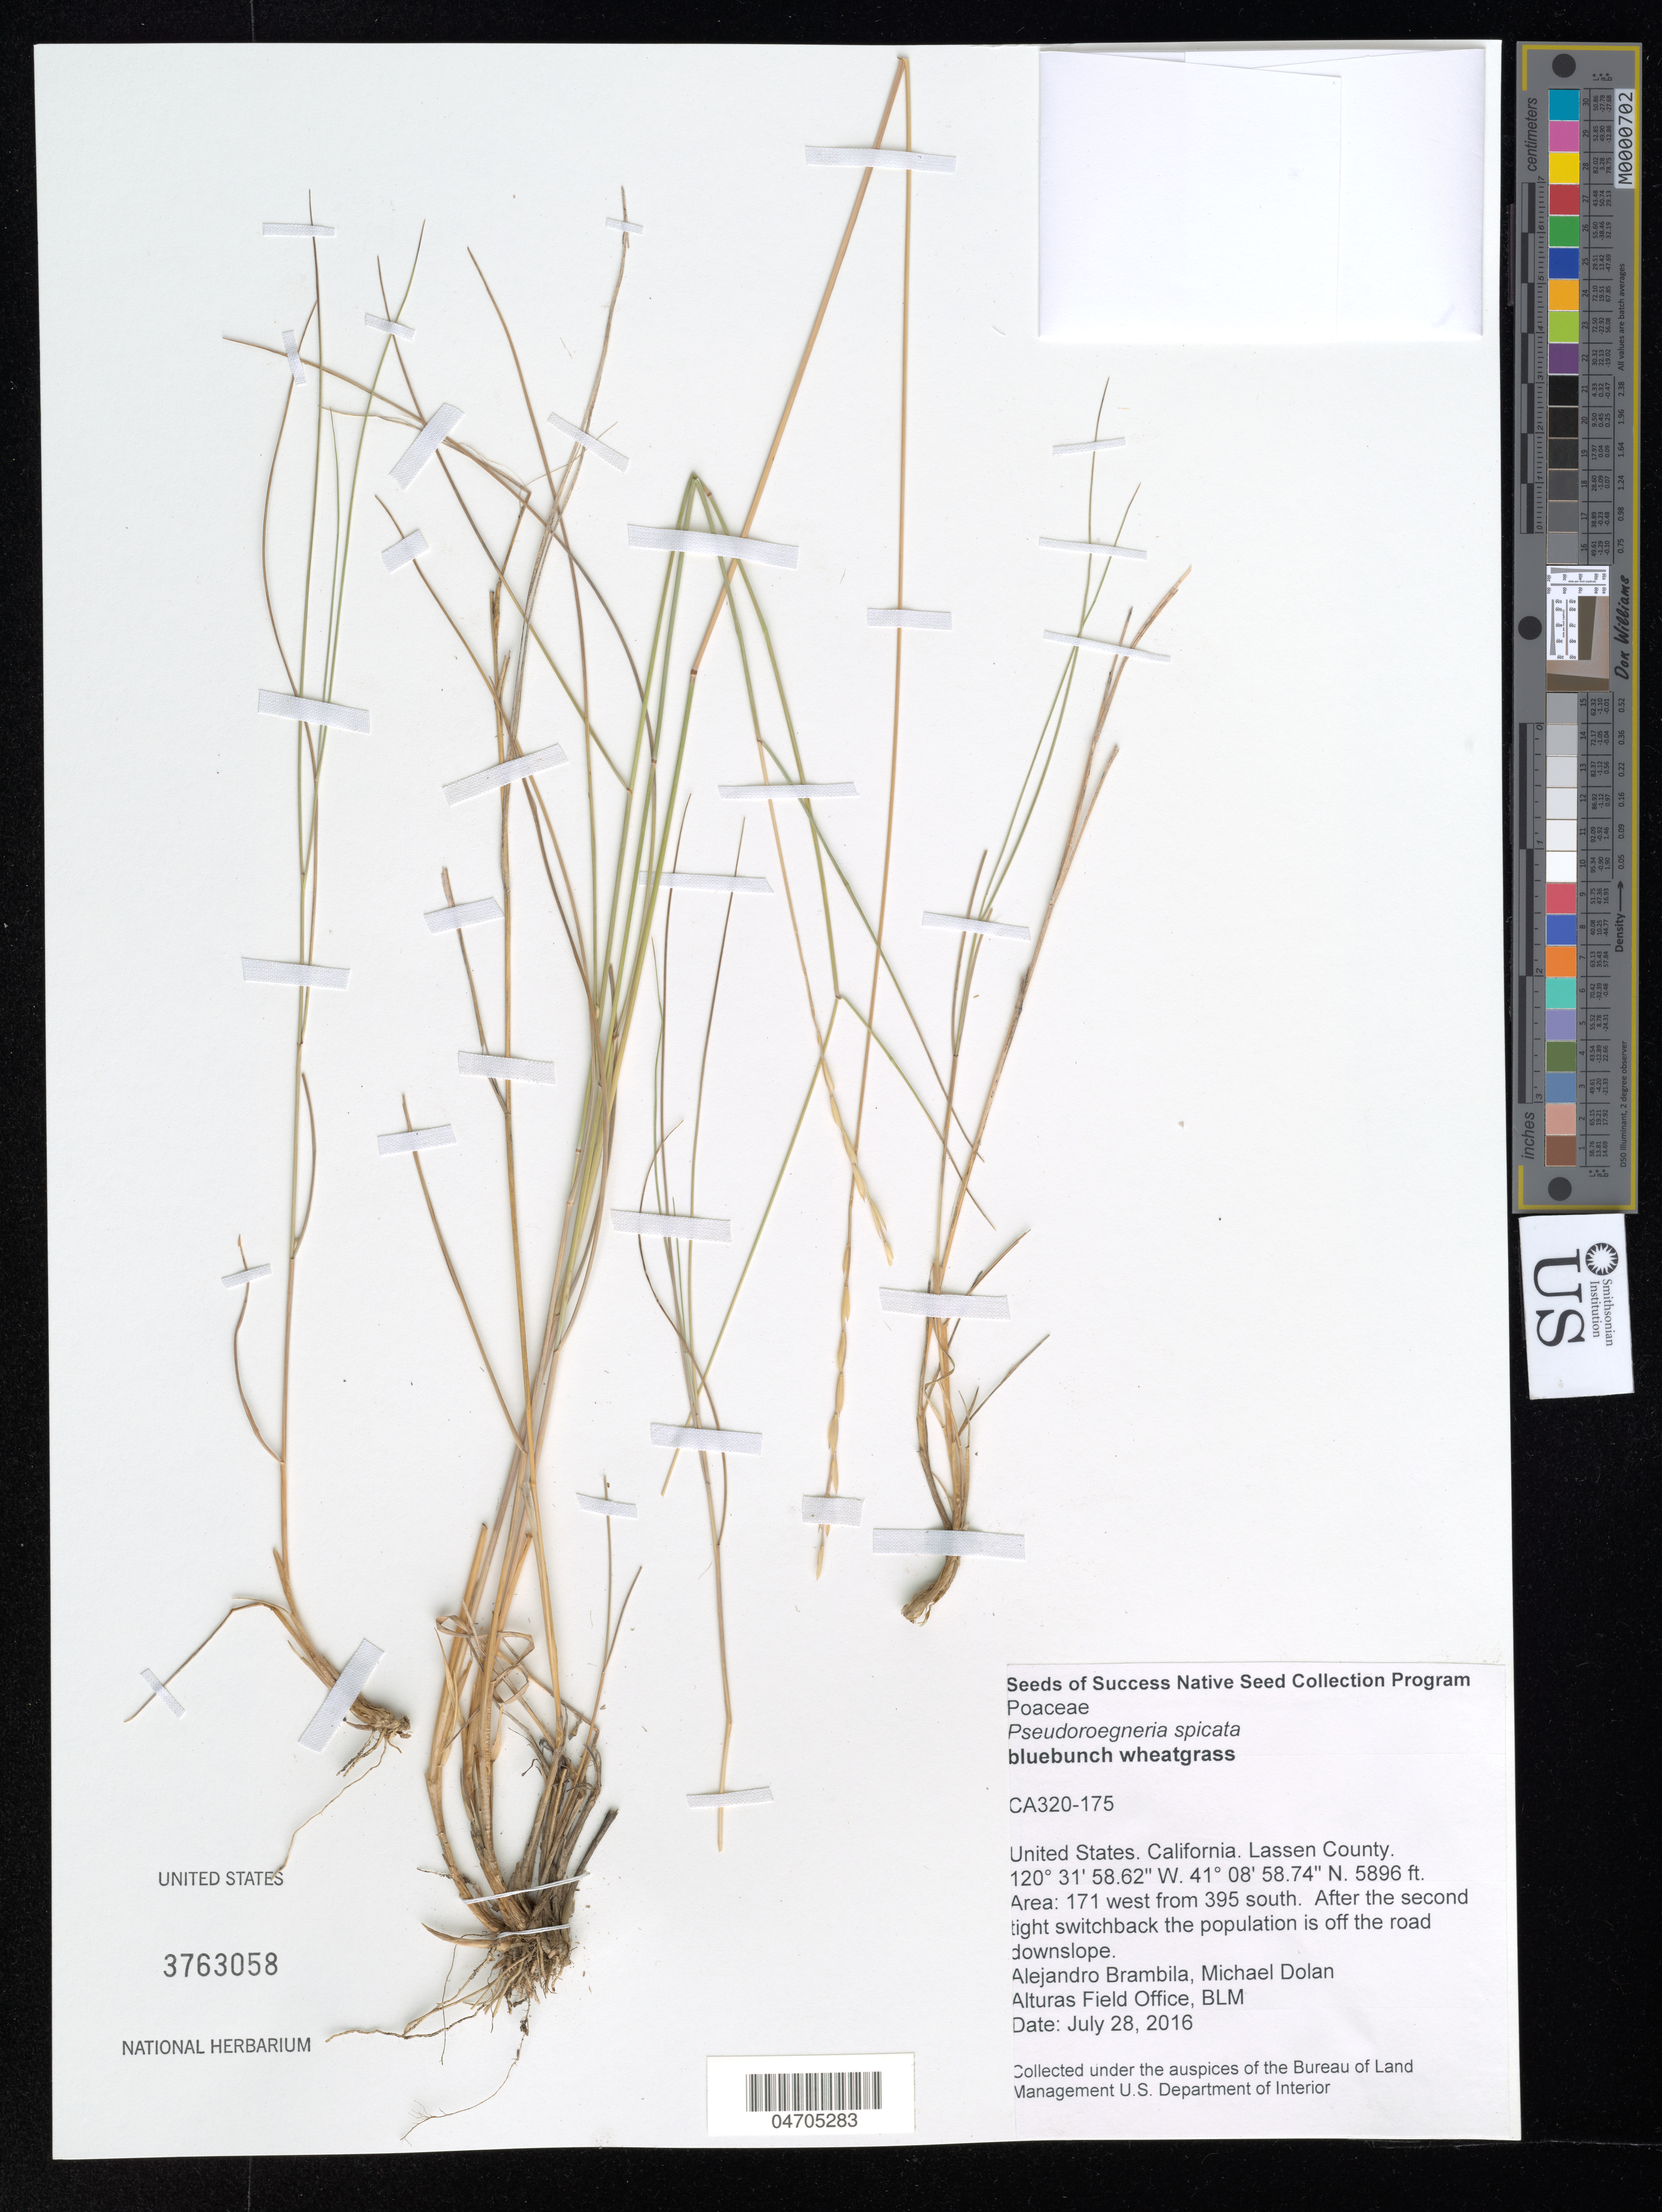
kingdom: Plantae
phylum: Tracheophyta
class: Liliopsida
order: Poales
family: Poaceae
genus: Pseudoroegneria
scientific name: Pseudoroegneria spicata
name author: (Pursh) Á. Löve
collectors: A. Brambila & M. Dolan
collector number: CA320-175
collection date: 2016-07-28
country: United States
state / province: California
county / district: Lassen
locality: Lassen County. Area: 171 west from 395 south. After the second right switchback the population is off the road downslope.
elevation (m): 1797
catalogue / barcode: US 3763058